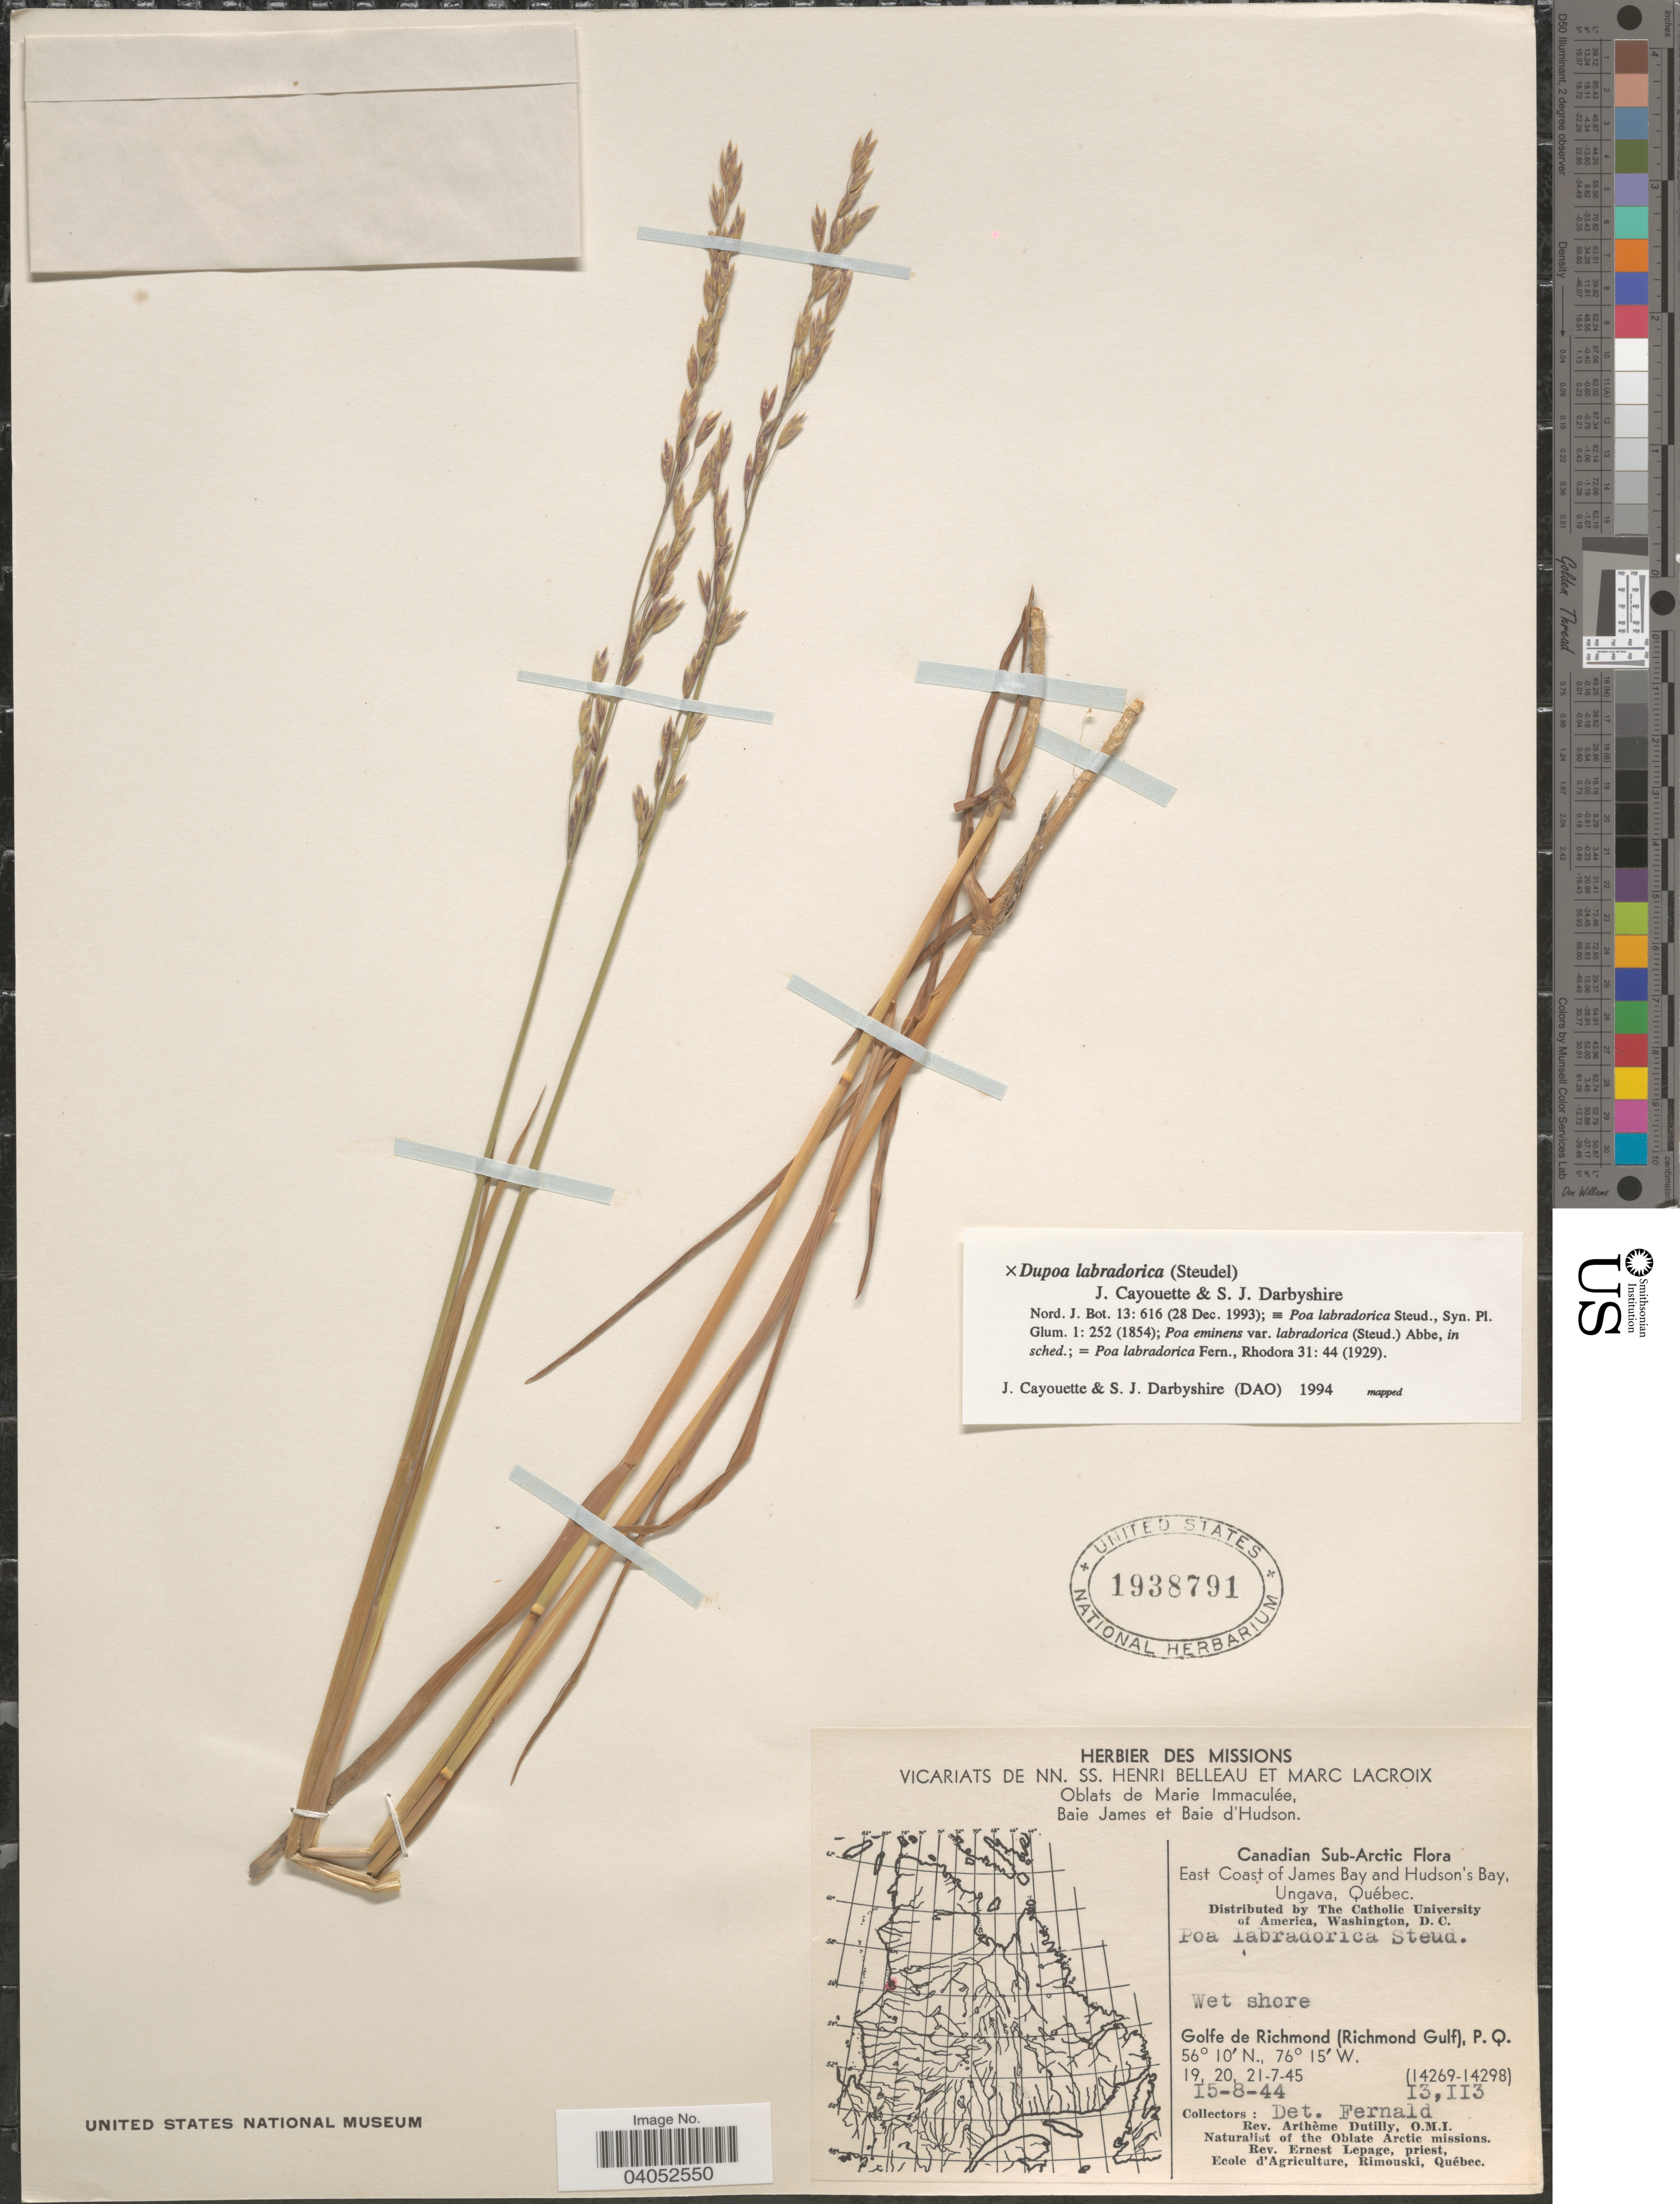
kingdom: Plantae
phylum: Tracheophyta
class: Liliopsida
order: Poales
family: Poaceae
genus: Dupontopoa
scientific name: Dupontopoa labradorica ined.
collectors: A. Dutilly & E. Lepage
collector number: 13113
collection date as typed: Transcribed d/m/y: 15/8/44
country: Canada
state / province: Quebec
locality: Canadian Sub-Arctic. East Coast of James Bay and Hudson's Bay, Ungava. Wet shore. Golfe de Richmond (Richmond Gulf), P.Q.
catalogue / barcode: US 1938791